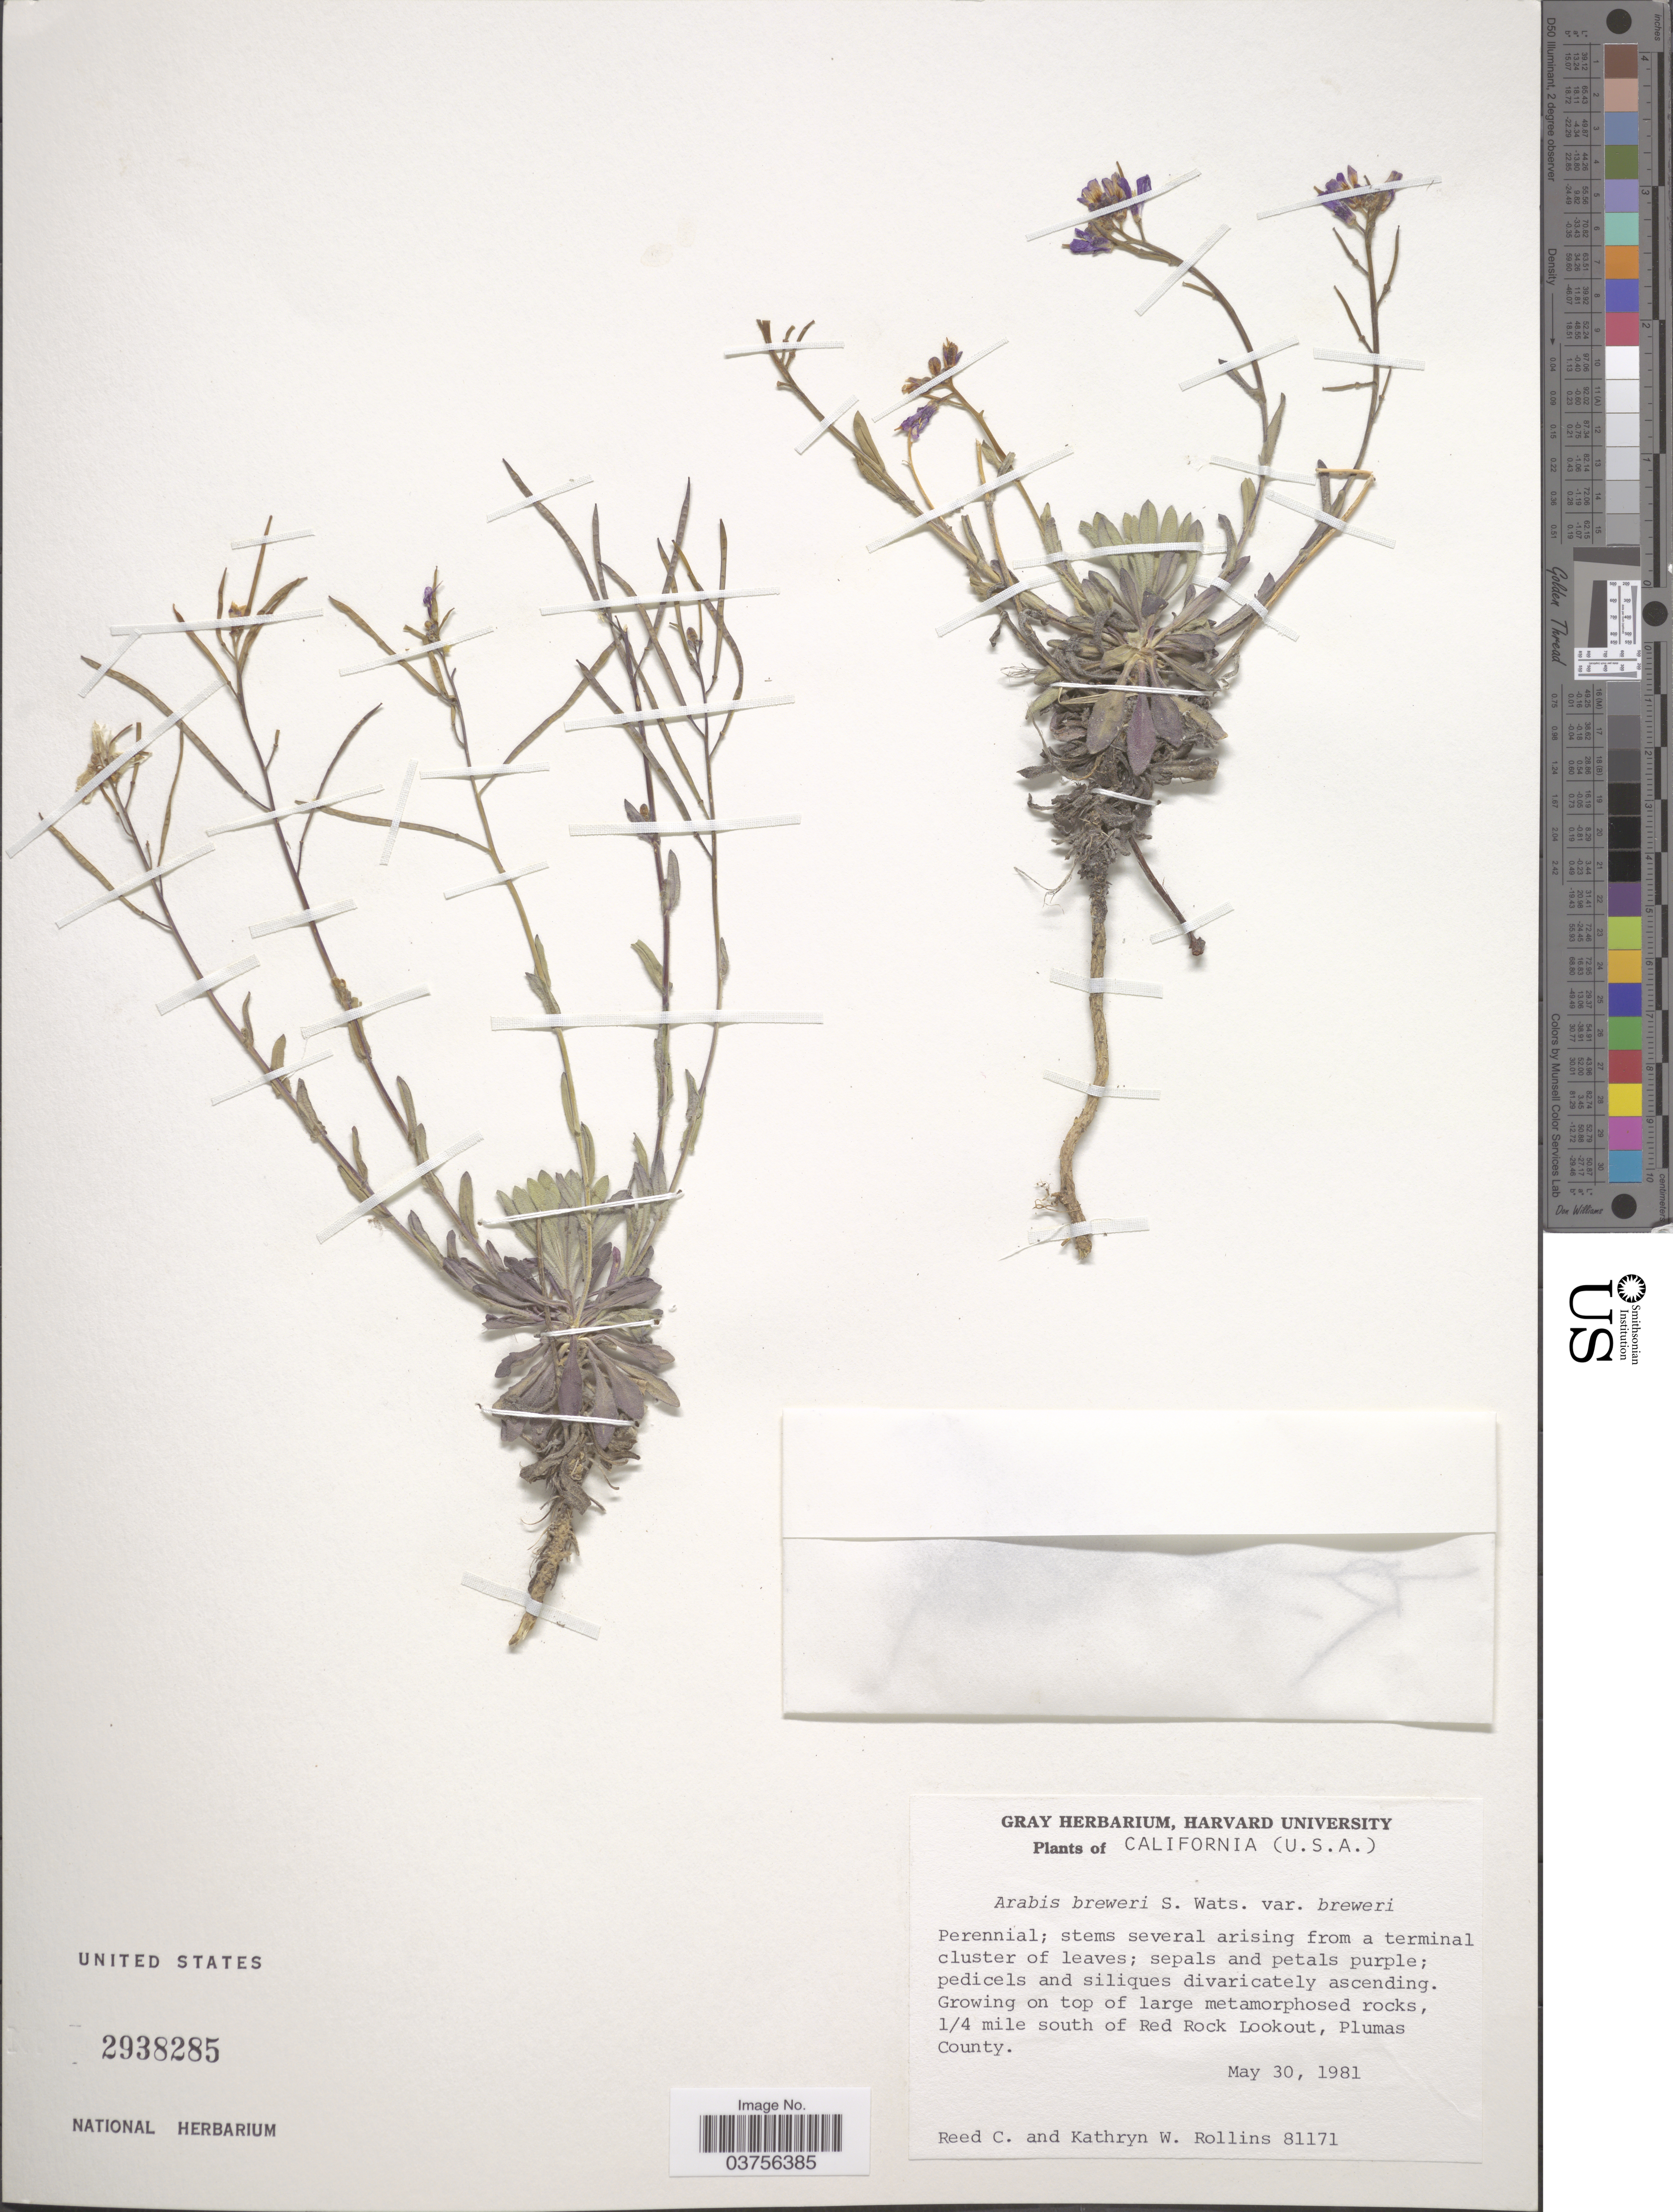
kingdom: Plantae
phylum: Tracheophyta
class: Magnoliopsida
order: Brassicales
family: Brassicaceae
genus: Arabis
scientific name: Arabis breweri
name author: S. Watson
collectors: R. C. Rollins & K. W. Rollins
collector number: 81171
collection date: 1981-05-30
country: United States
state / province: California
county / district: Plumas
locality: ¼ mile south of Red Rock Lookout, Plumas County.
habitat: growing on top of large metamorphosed rocks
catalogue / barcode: US 2938285